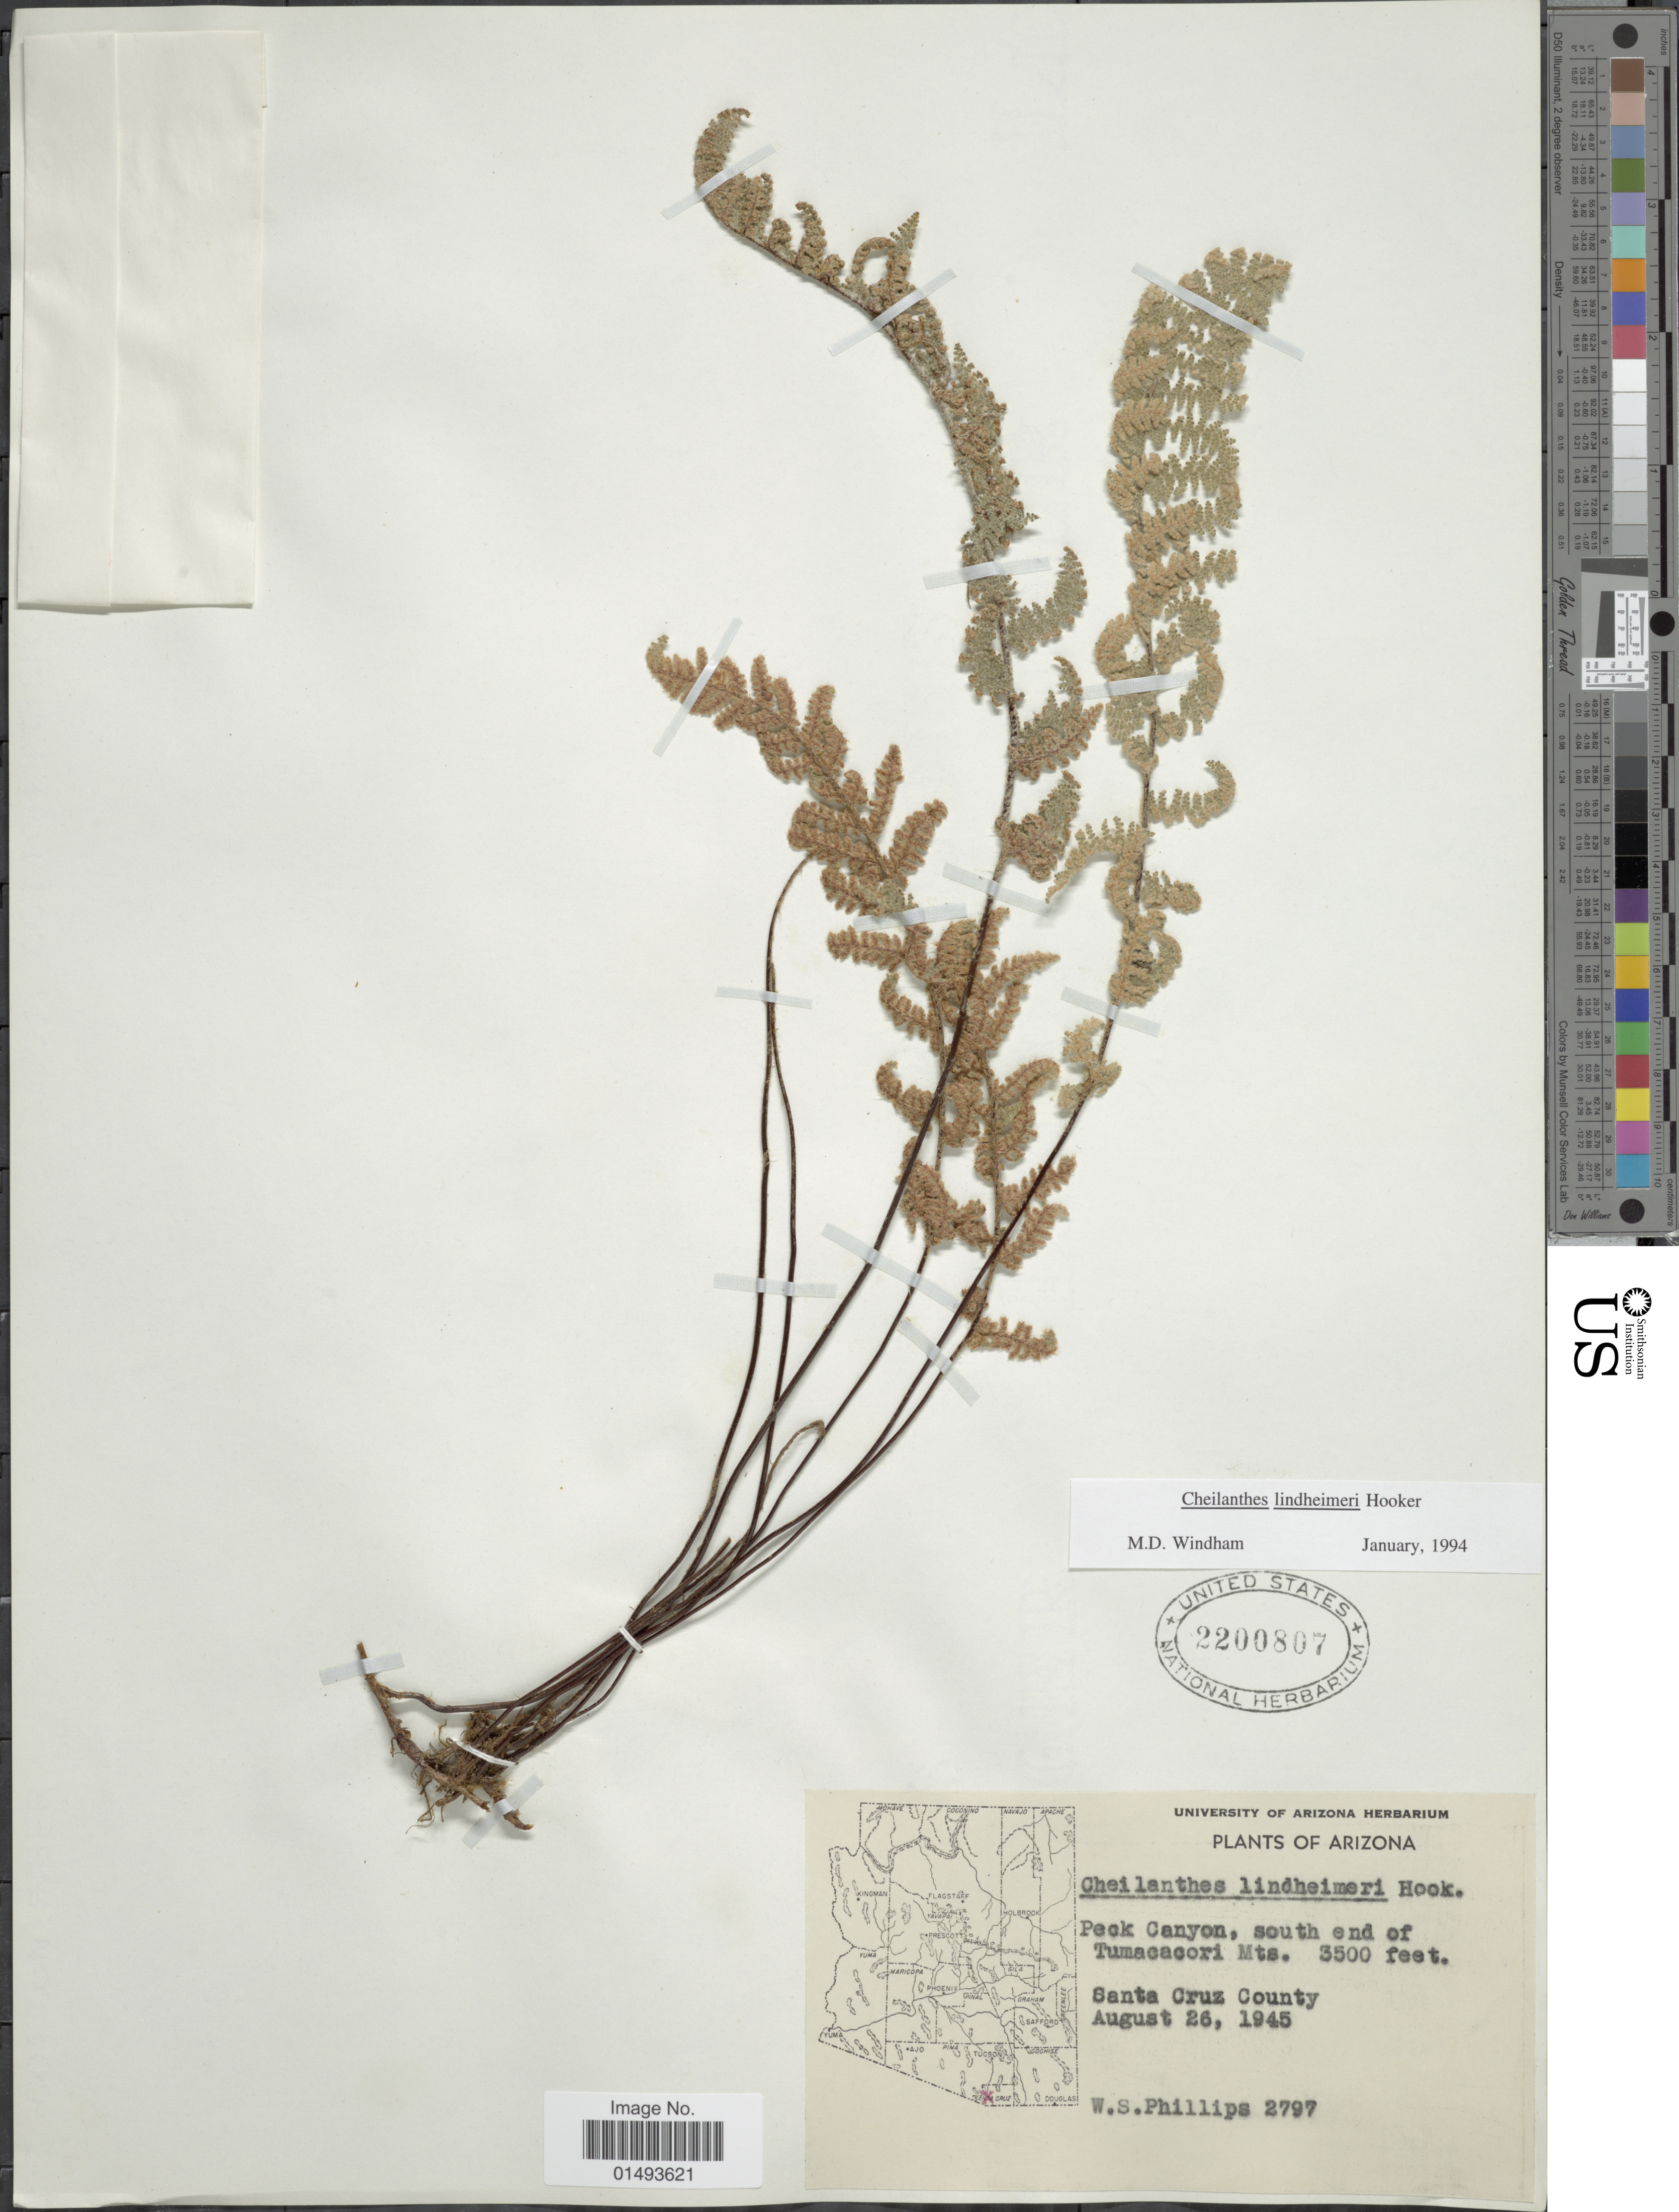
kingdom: Plantae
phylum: Tracheophyta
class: Polypodiopsida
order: Polypodiales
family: Pteridaceae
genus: Myriopteris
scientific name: Myriopteris lindheimeri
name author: (Hook.) J. Sm.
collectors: W. S. Phillips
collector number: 2797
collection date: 1945-08-26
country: United States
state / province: Arizona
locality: Plants of Arizona, Peck Canyon, south end of Tumacacori Mts. Santa Cruz County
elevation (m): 1067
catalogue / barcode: US 2200807